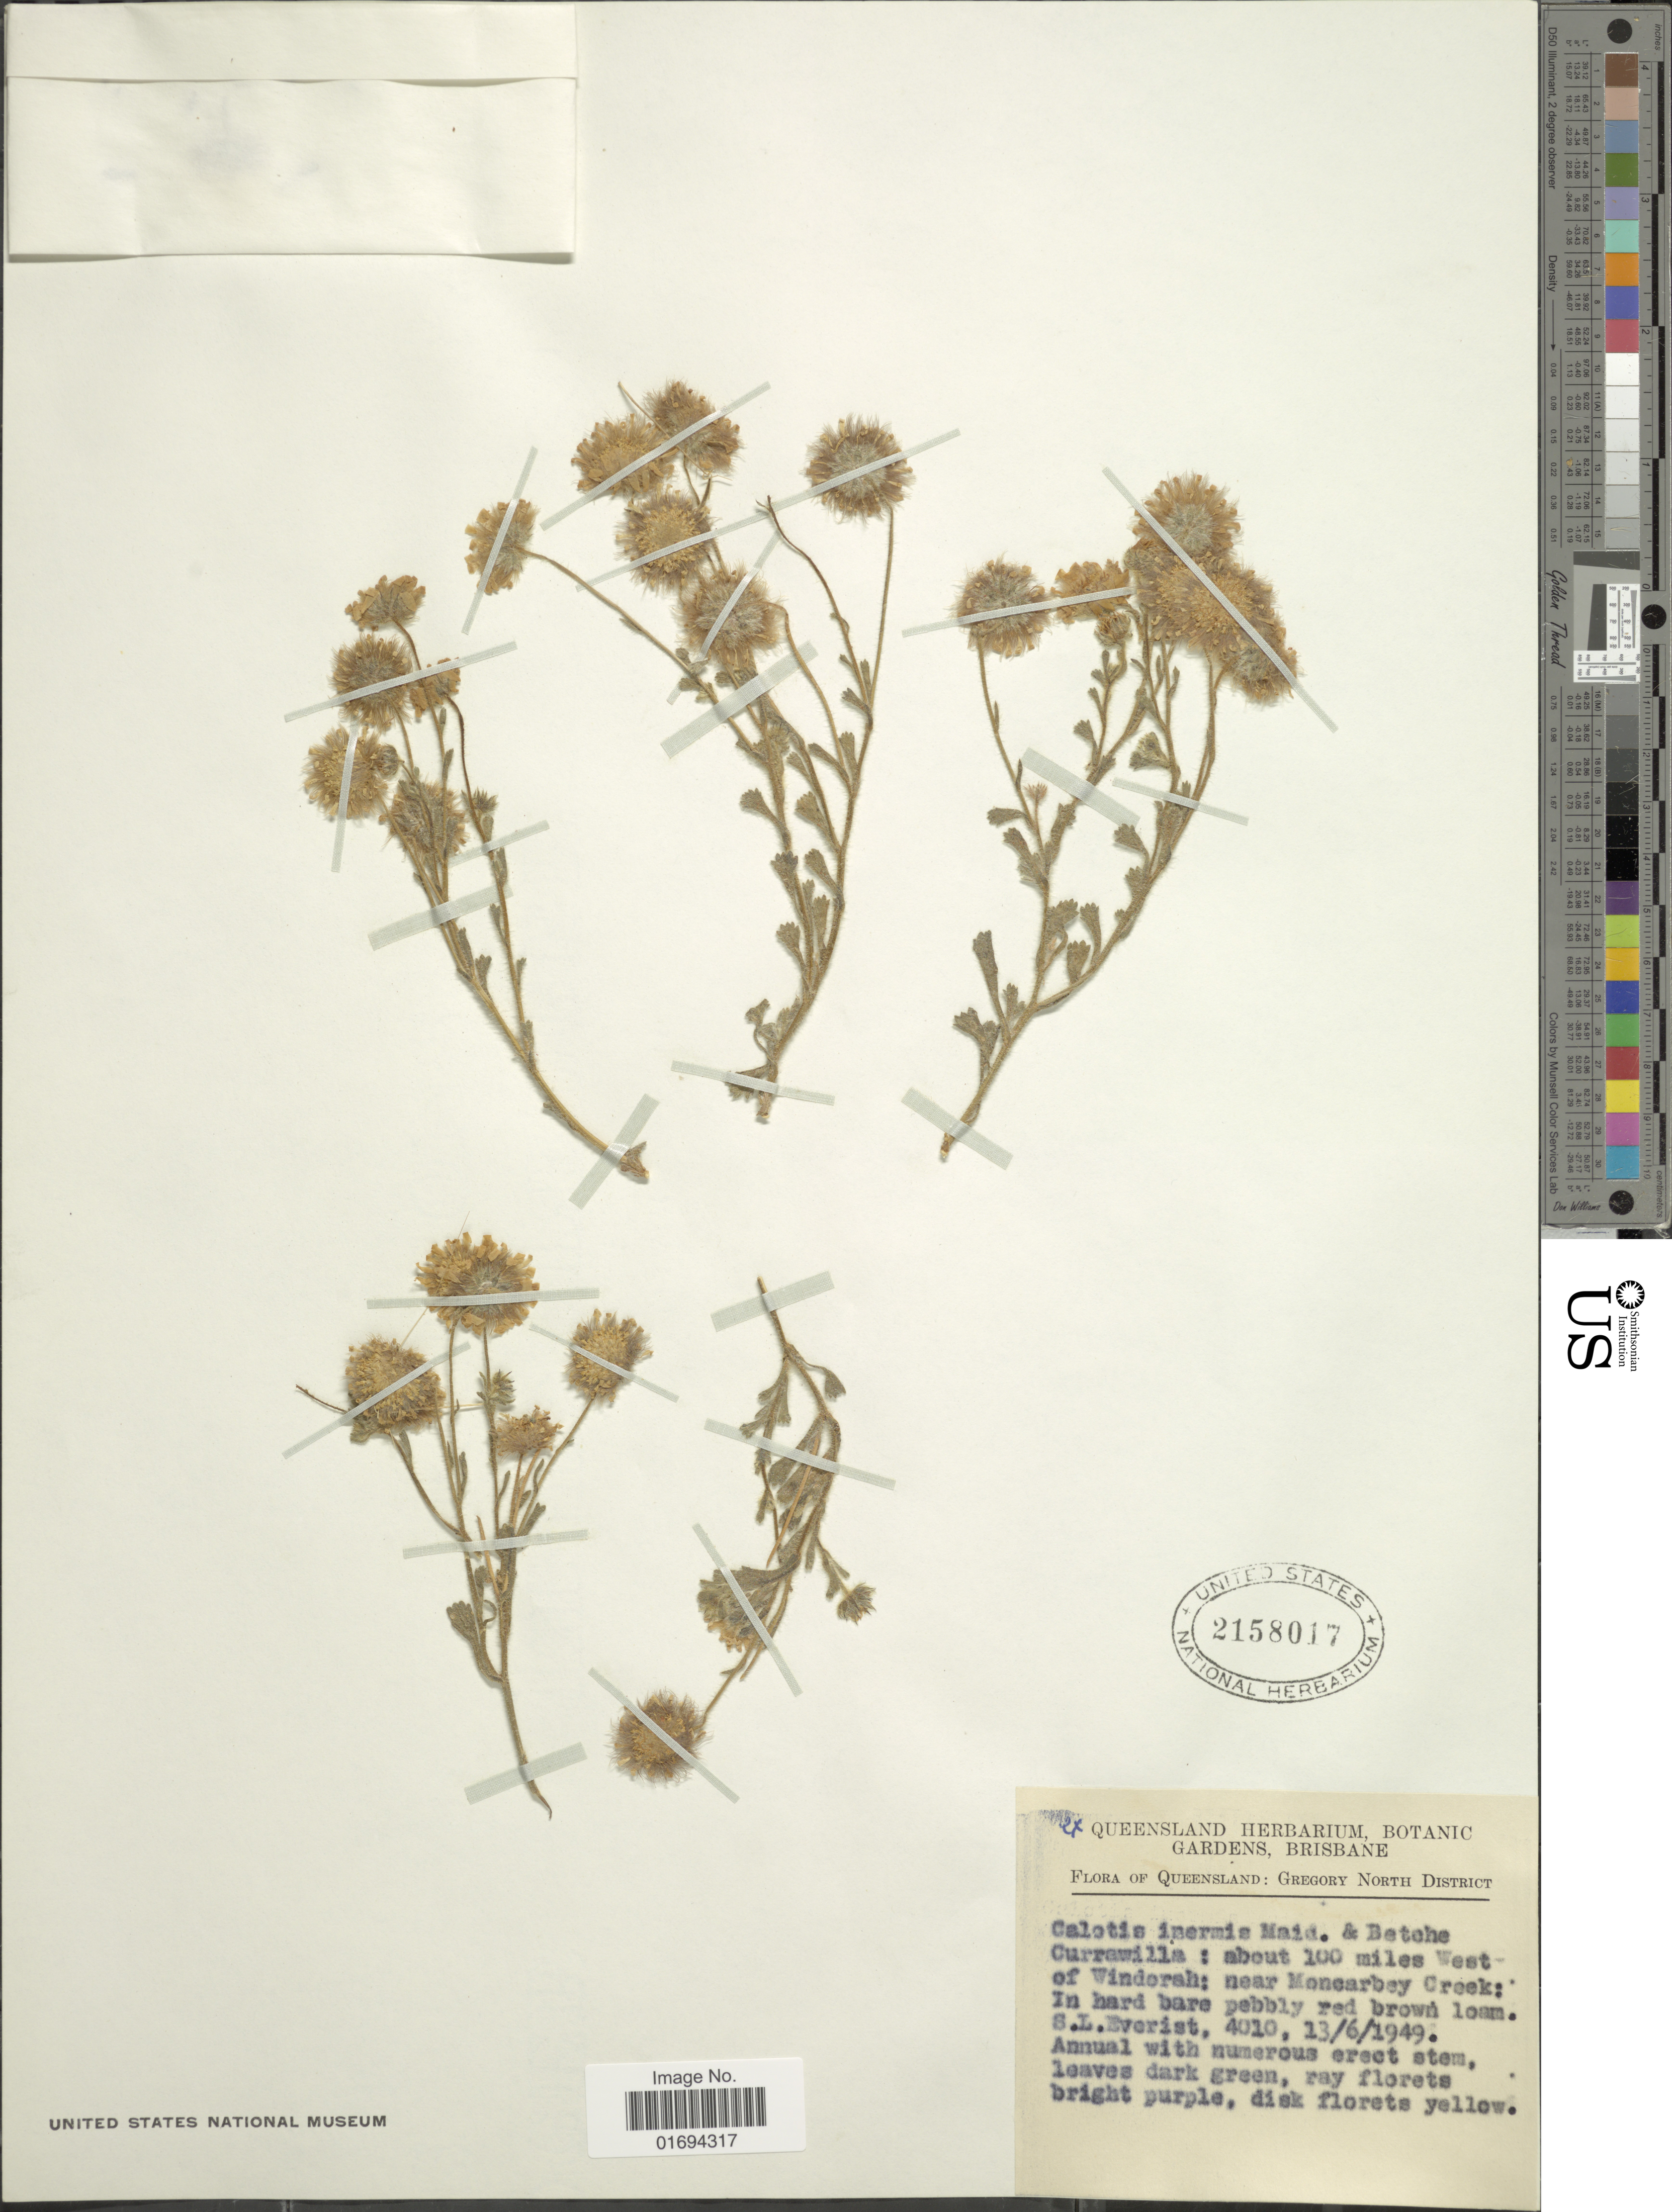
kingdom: Plantae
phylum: Tracheophyta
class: Magnoliopsida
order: Asterales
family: Asteraceae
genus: Calotis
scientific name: Calotis inermis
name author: Maiden & Betche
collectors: S. Everist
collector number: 4010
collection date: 1949-06-13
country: Australia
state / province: Queensland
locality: Gregory North District, About 100 miles West of Windersh: near Monaarbey Creek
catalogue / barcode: US 2158017